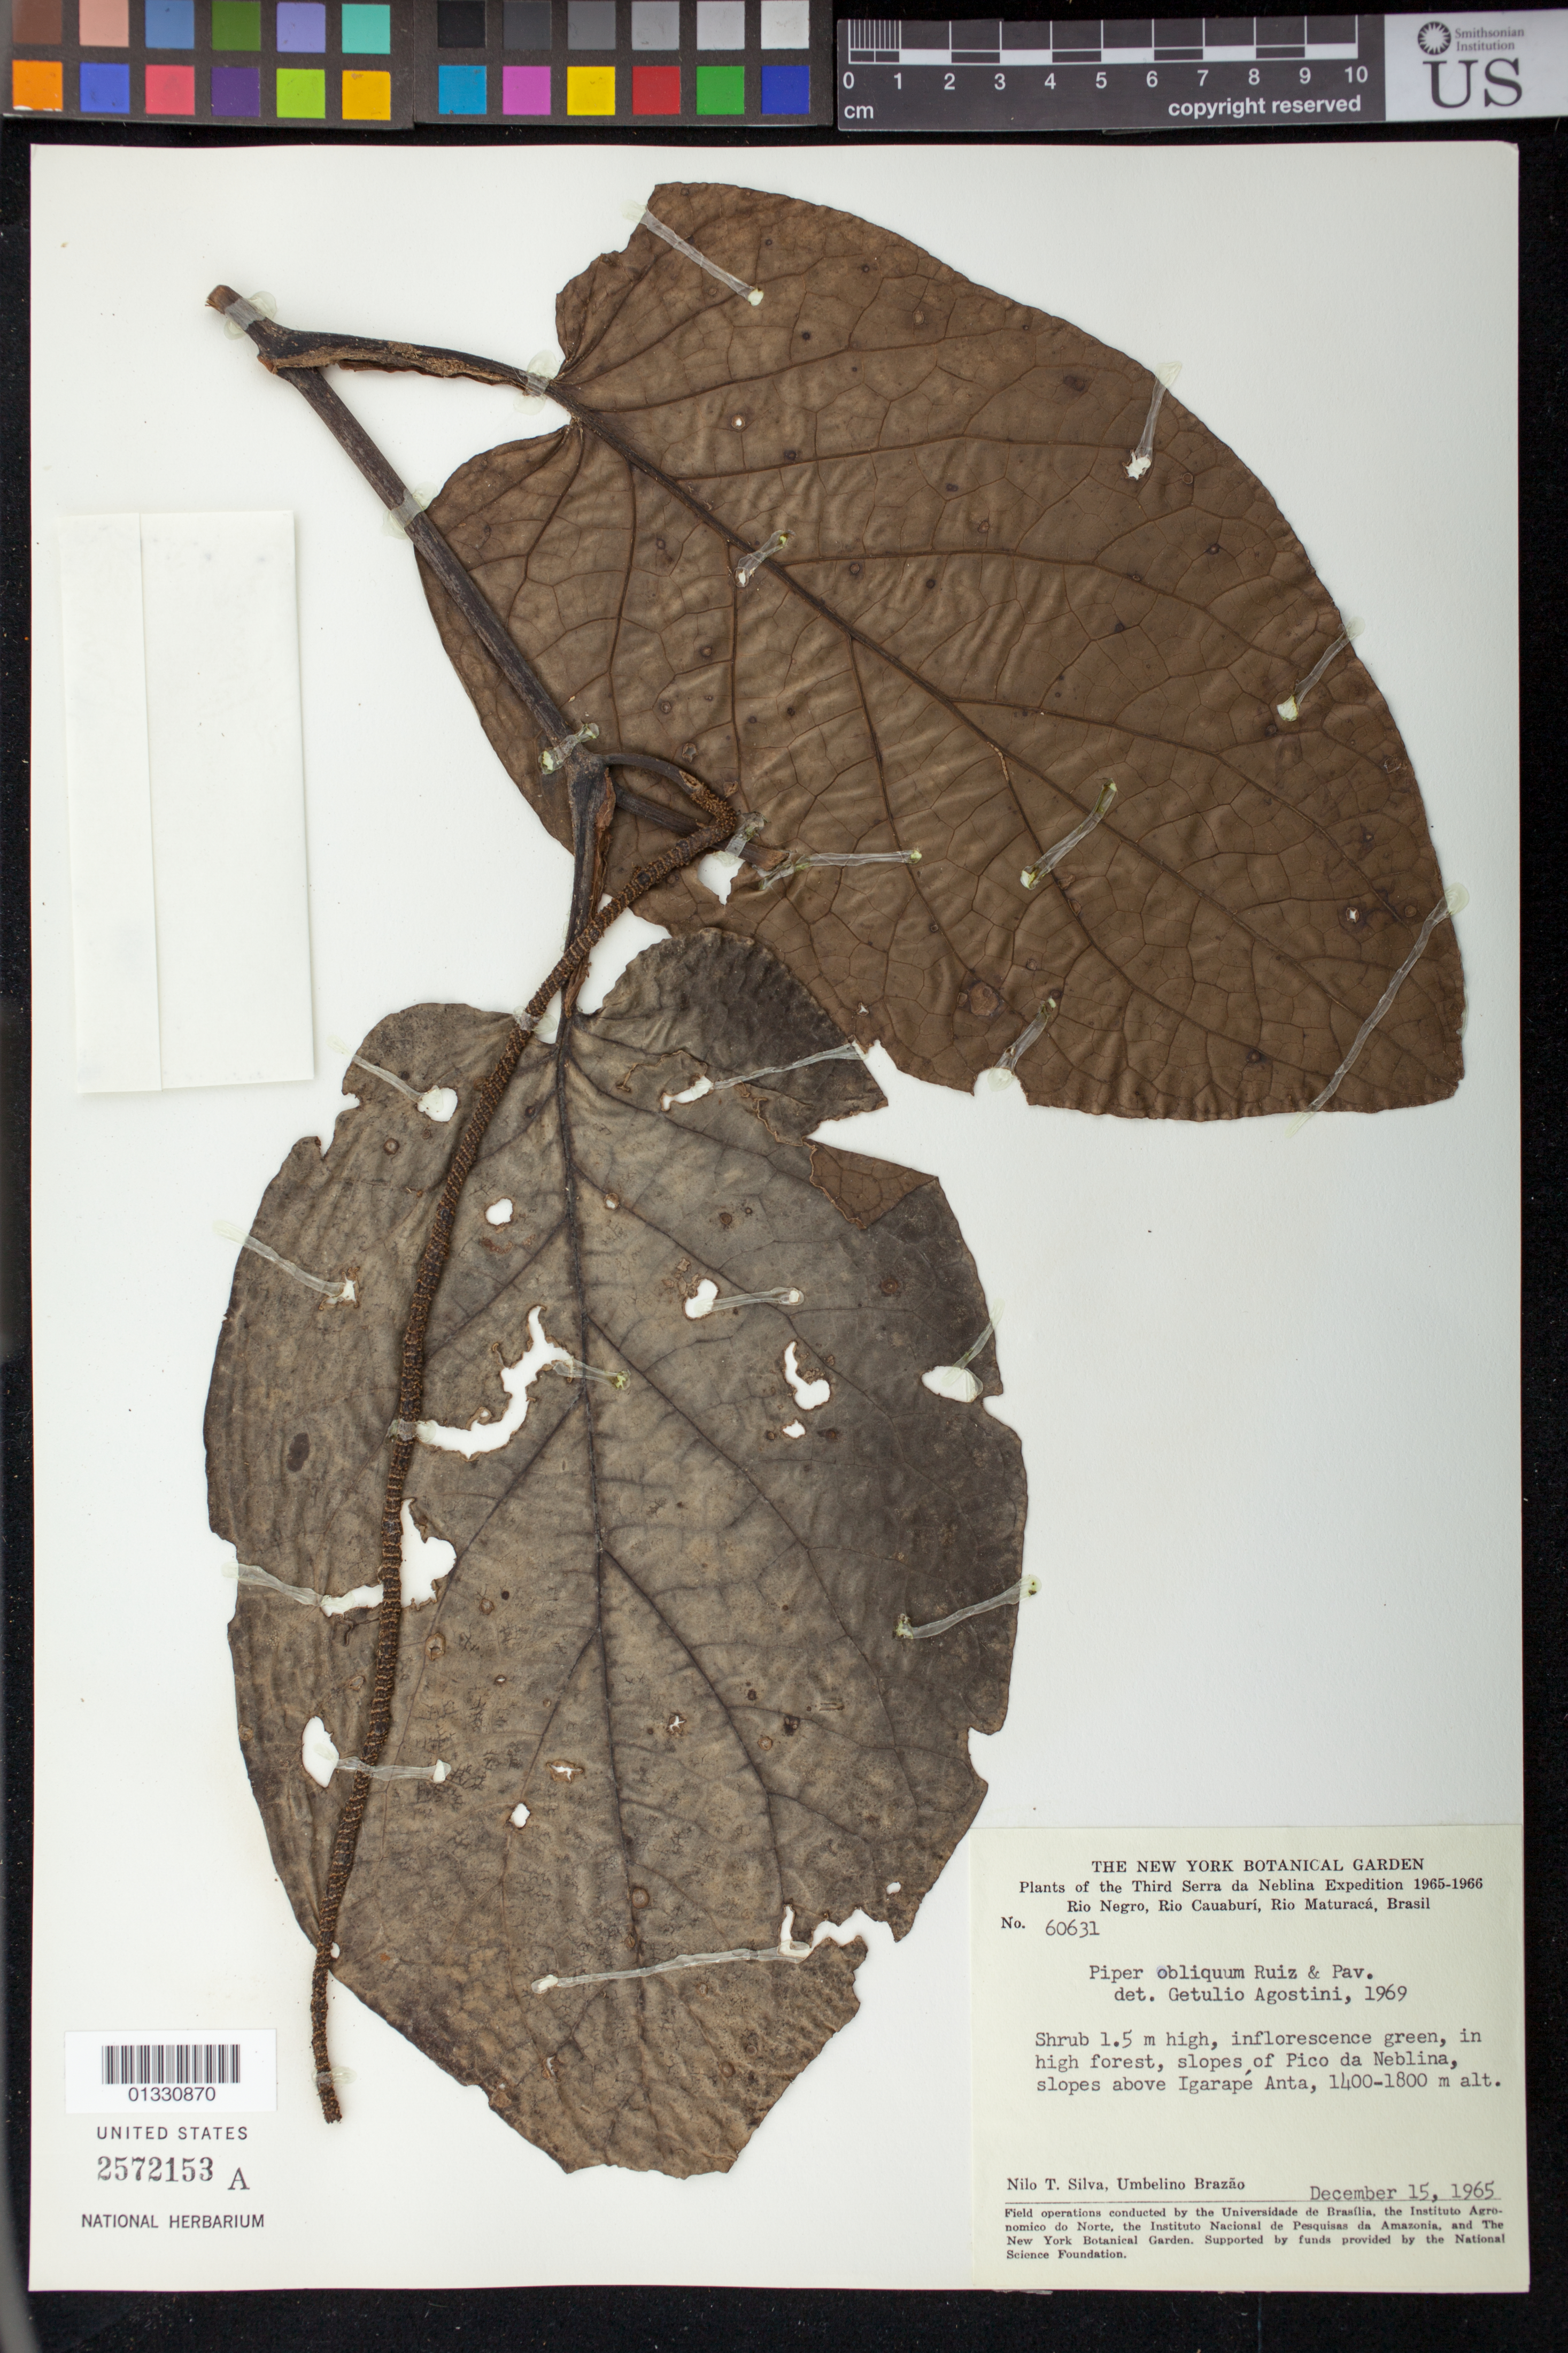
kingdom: Plantae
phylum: Tracheophyta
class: Magnoliopsida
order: Piperales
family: Piperaceae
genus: Piper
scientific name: Piper obliquum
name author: Ruiz & Pav.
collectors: N. T. Silva & U. Brazão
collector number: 60631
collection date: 1965-12-15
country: Brazil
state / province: Mato Grosso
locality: Rio Negro, Rio Cauaburí, Rio Maturacá. Slopes of Pico da Neblina, slopes above Igarapé Anta.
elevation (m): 1400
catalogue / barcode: US 2572153A